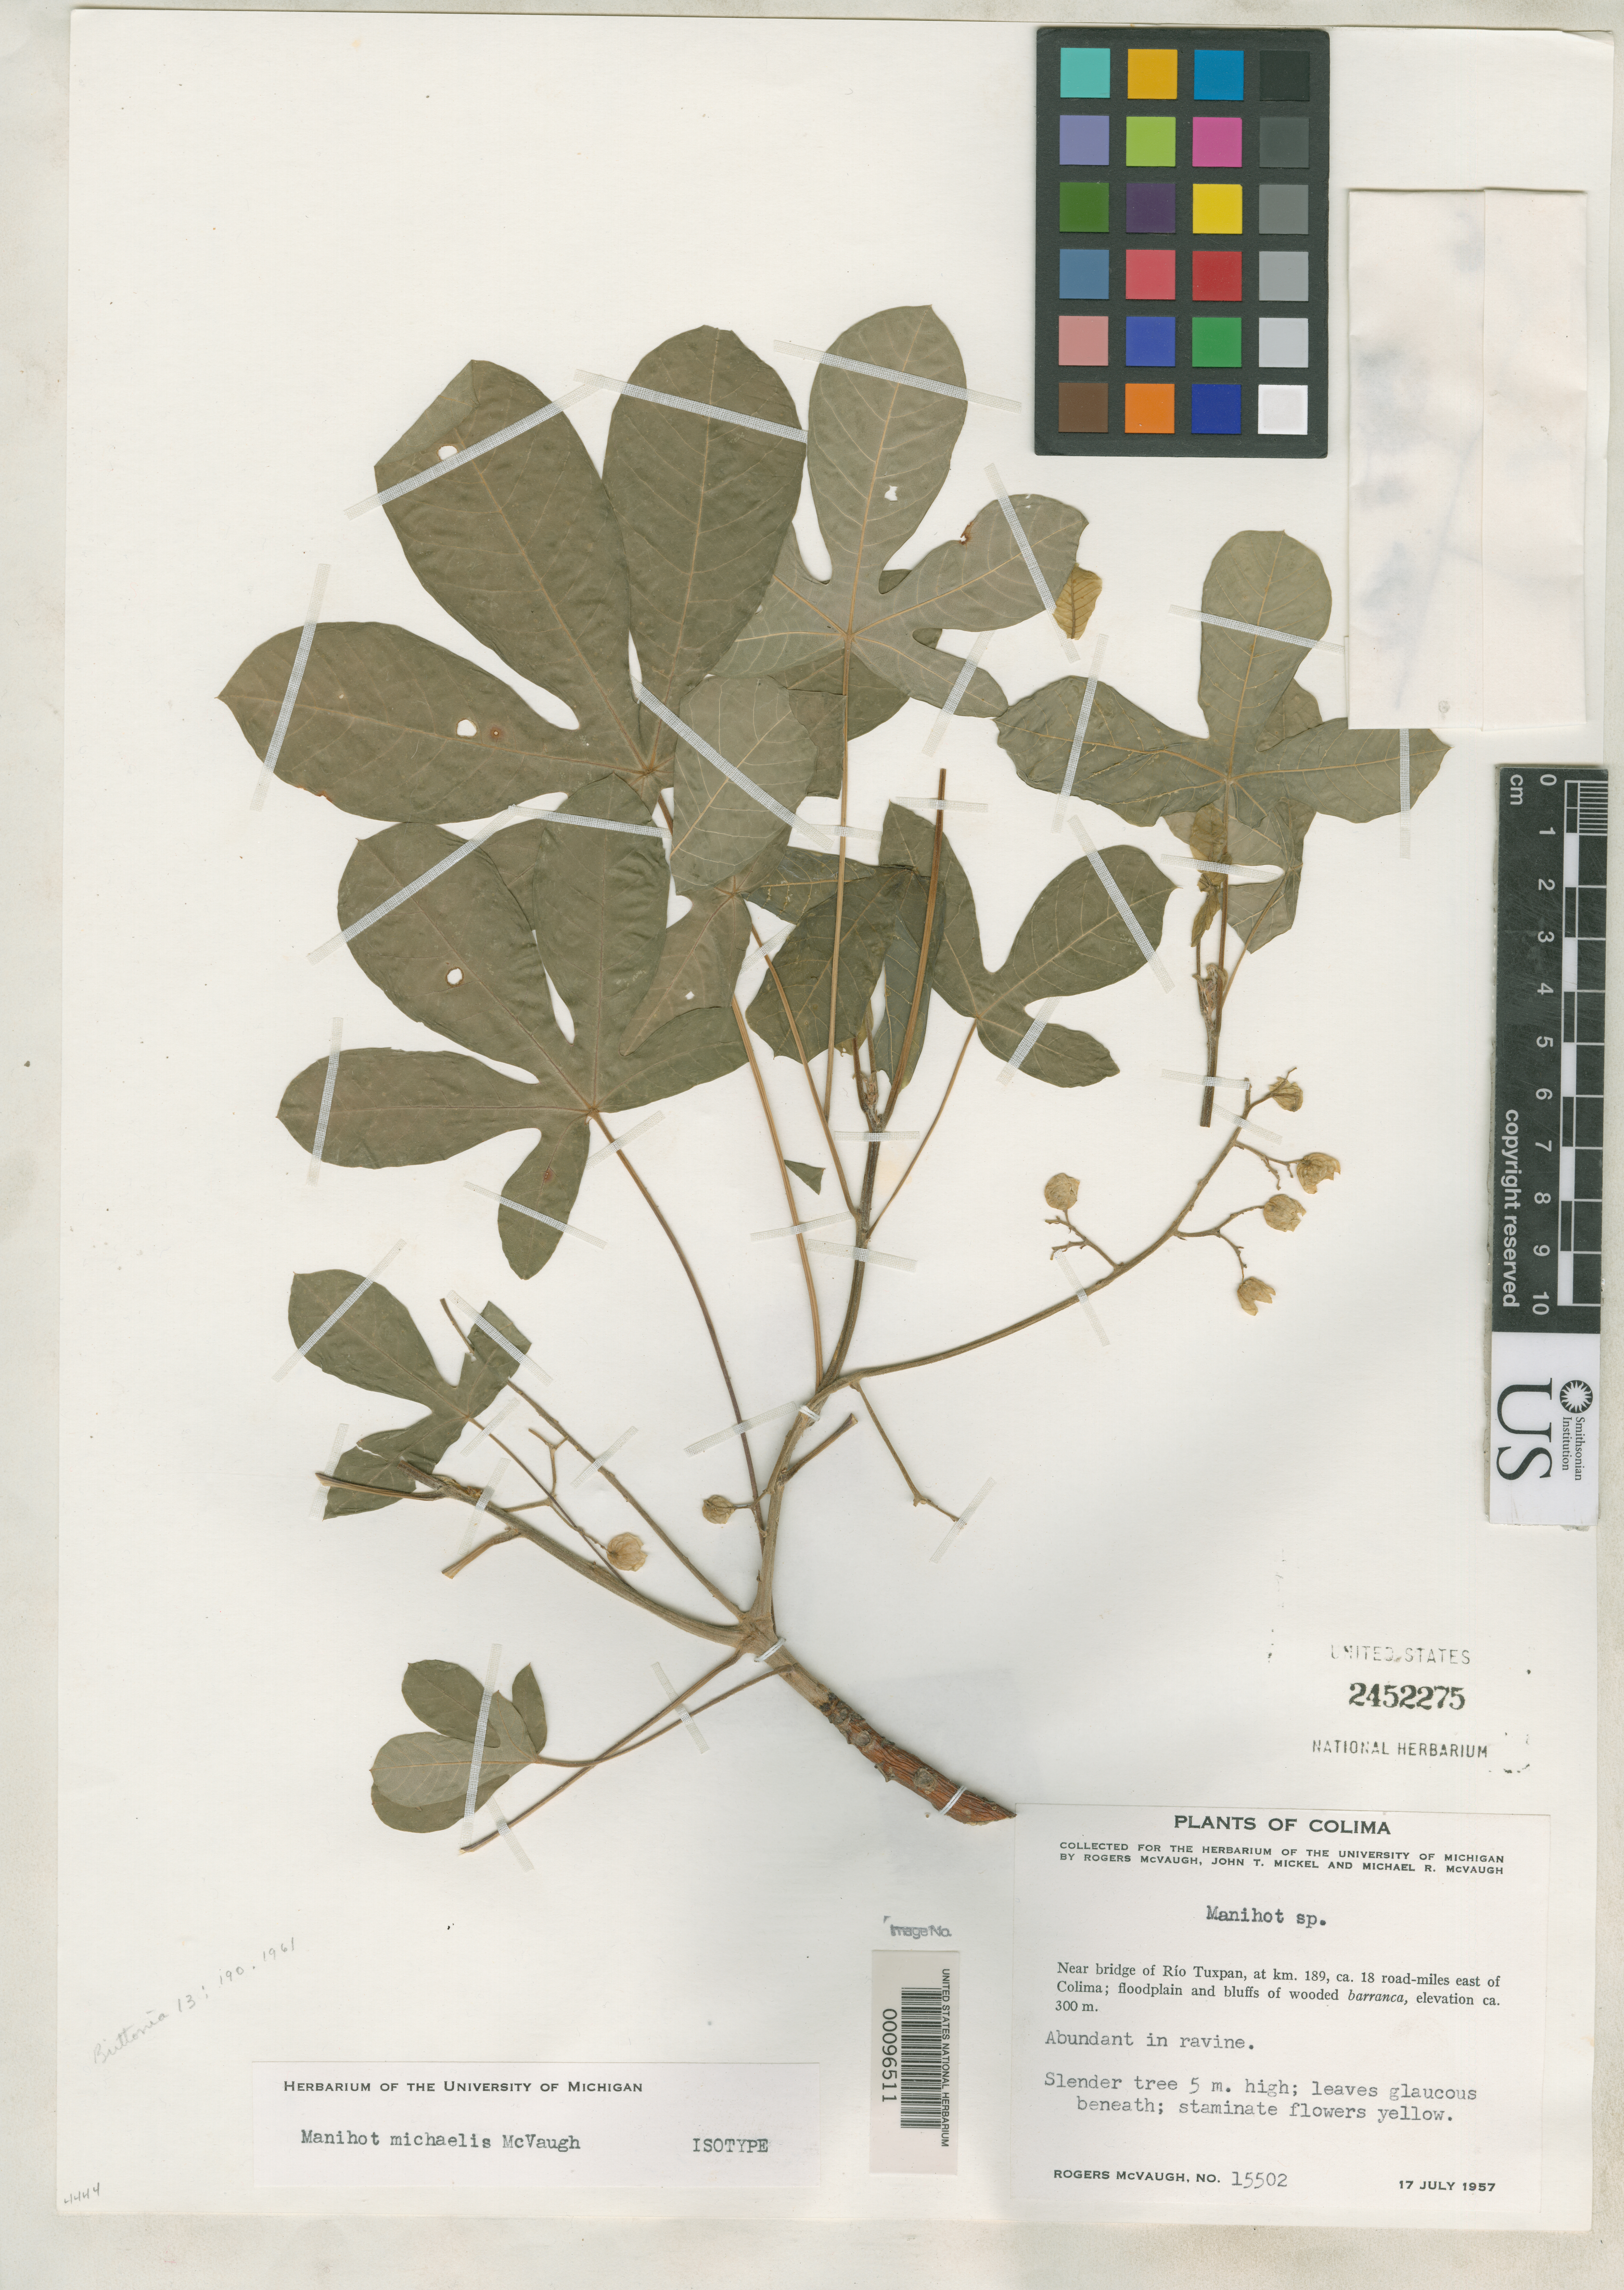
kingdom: Plantae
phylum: Tracheophyta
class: Magnoliopsida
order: Malpighiales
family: Euphorbiaceae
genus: Manihot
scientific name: Manihot michaelis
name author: McVaugh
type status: Isotype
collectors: R. McVaugh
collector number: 15502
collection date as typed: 17 Jul 1957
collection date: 1957-07-17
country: Mexico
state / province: Colima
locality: E of Colima, Rio Tuxpan.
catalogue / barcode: US 2452275